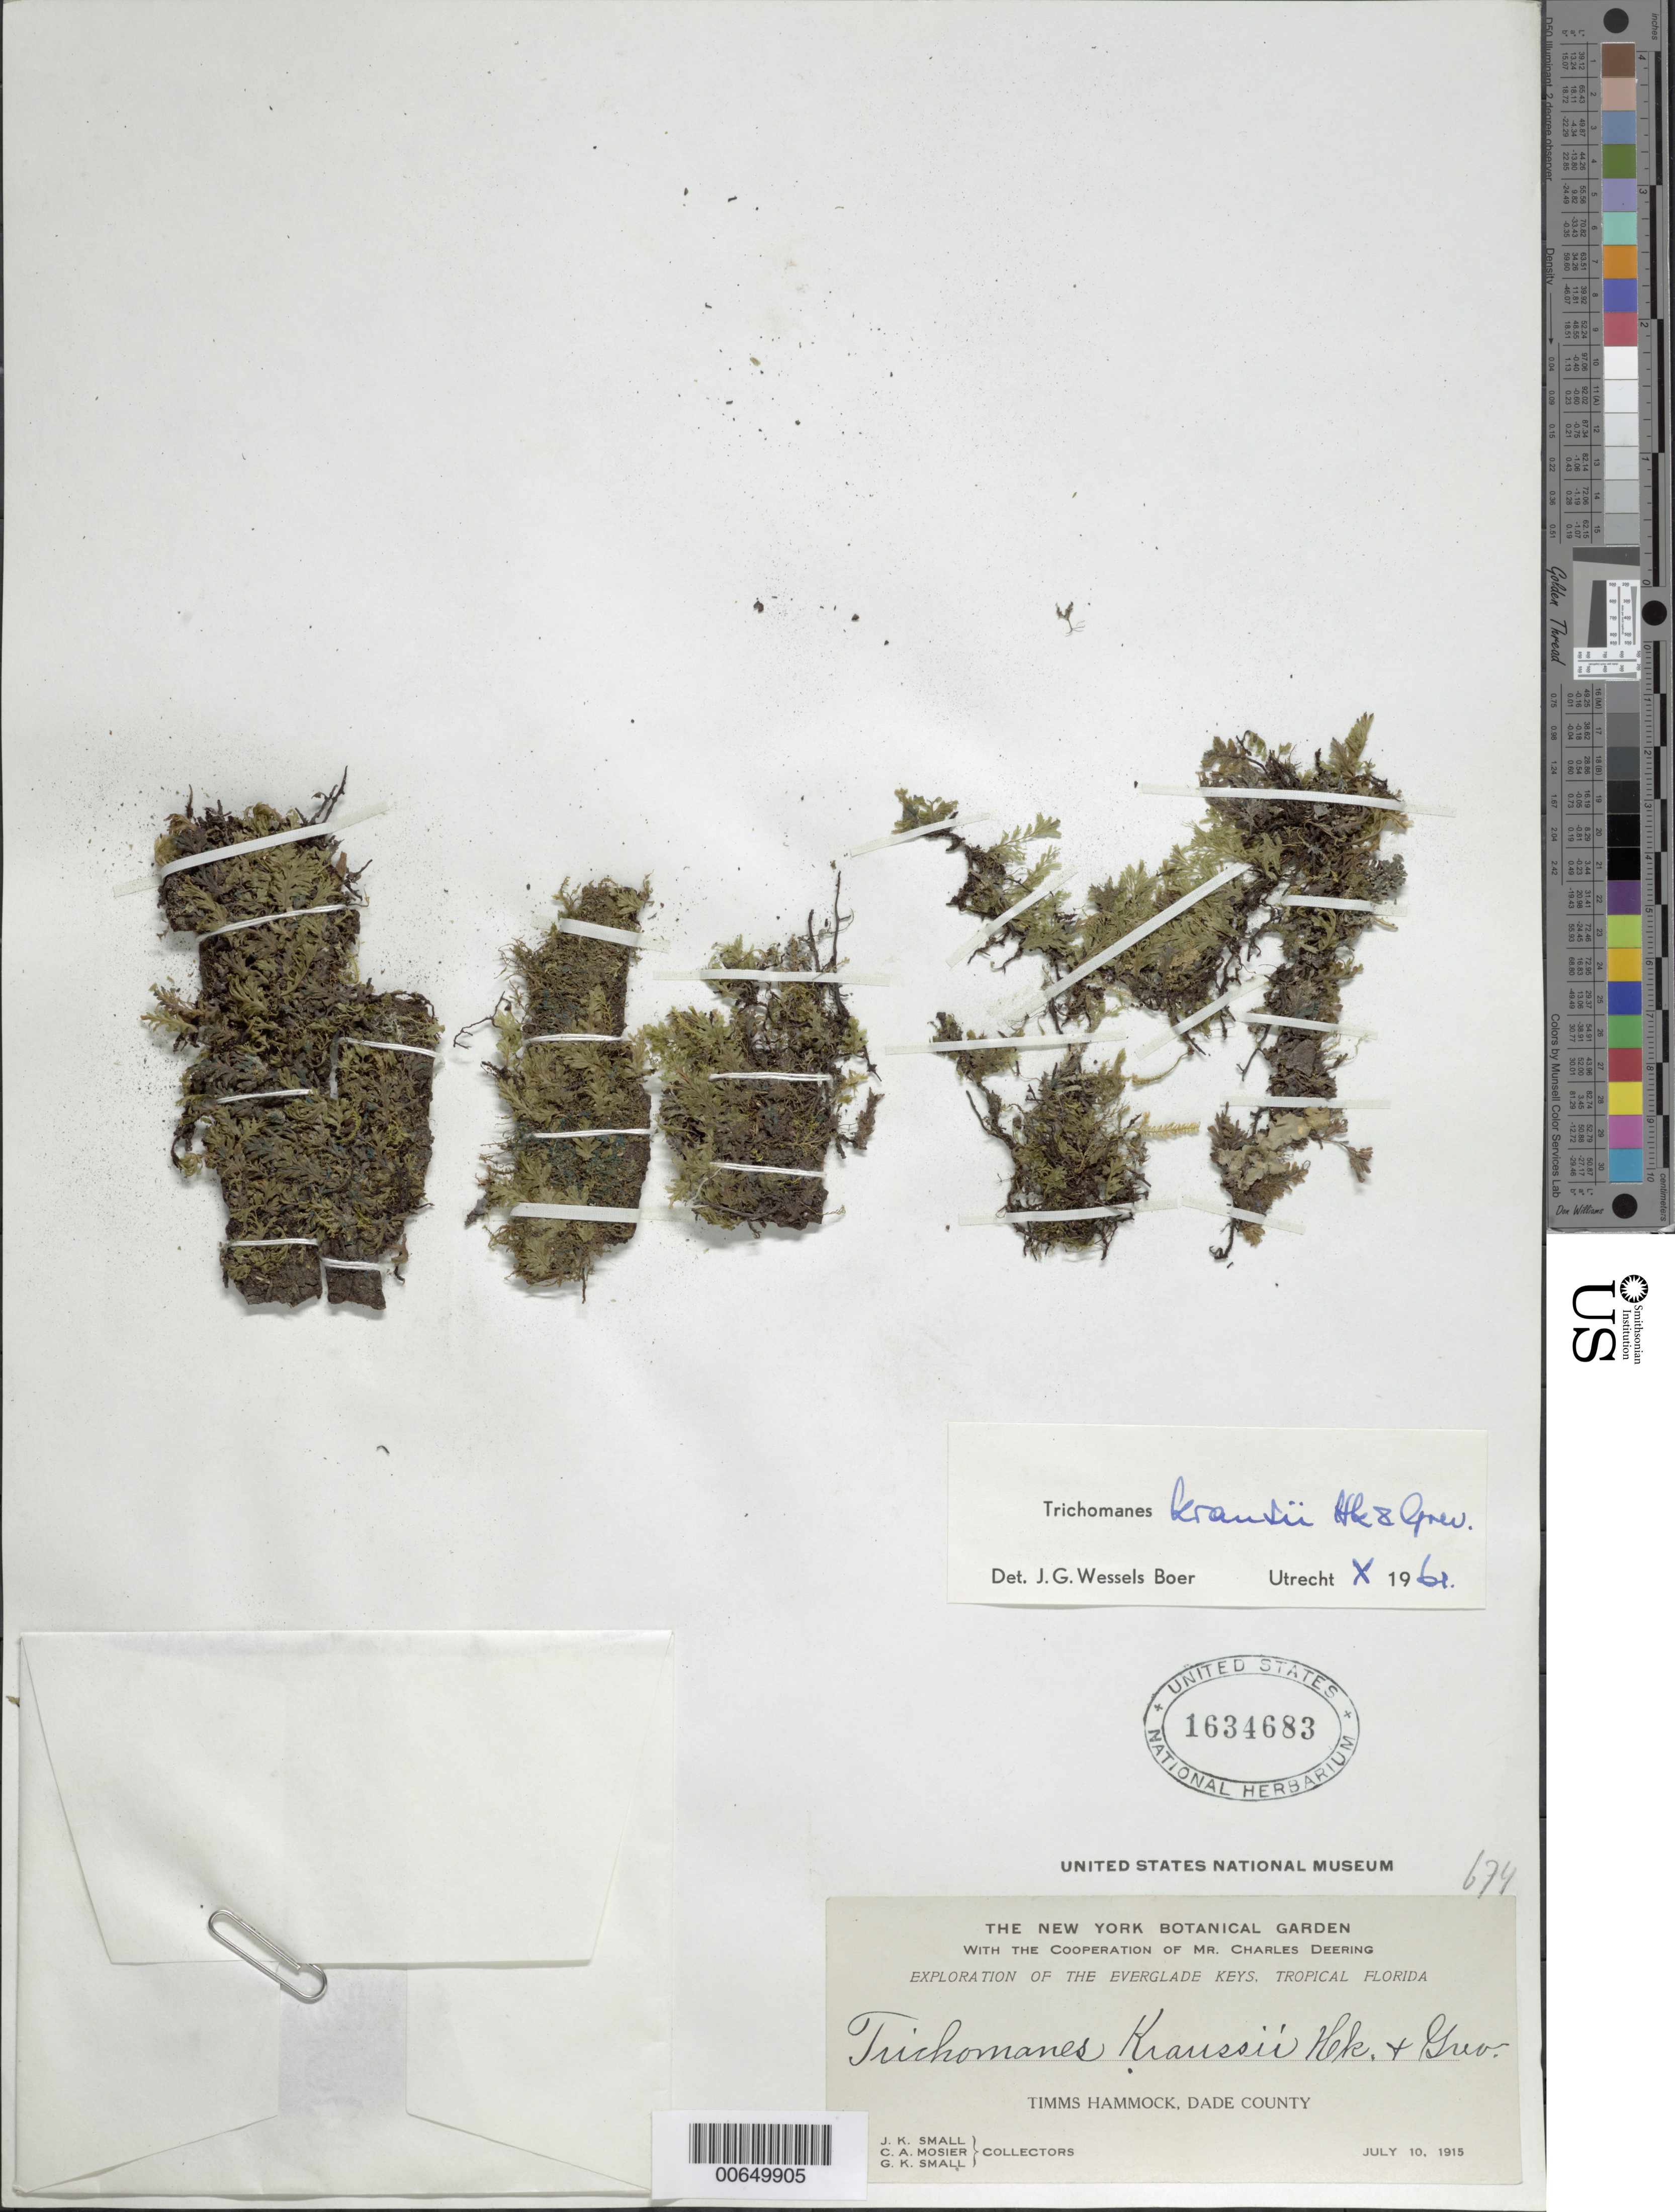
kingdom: Plantae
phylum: Tracheophyta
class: Polypodiopsida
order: Hymenophyllales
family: Hymenophyllaceae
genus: Didymoglossum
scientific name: Didymoglossum kraussii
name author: (Hook. & Grev.) C. Presl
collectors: J. K. Small, C. A. Mosier & G. K. Small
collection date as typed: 10 Jul 1915 or 07 Oct 1915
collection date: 1915-07-10 or 1915-10-07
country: United States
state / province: Florida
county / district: Dade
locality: Timms Hammock.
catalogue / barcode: US 1634683